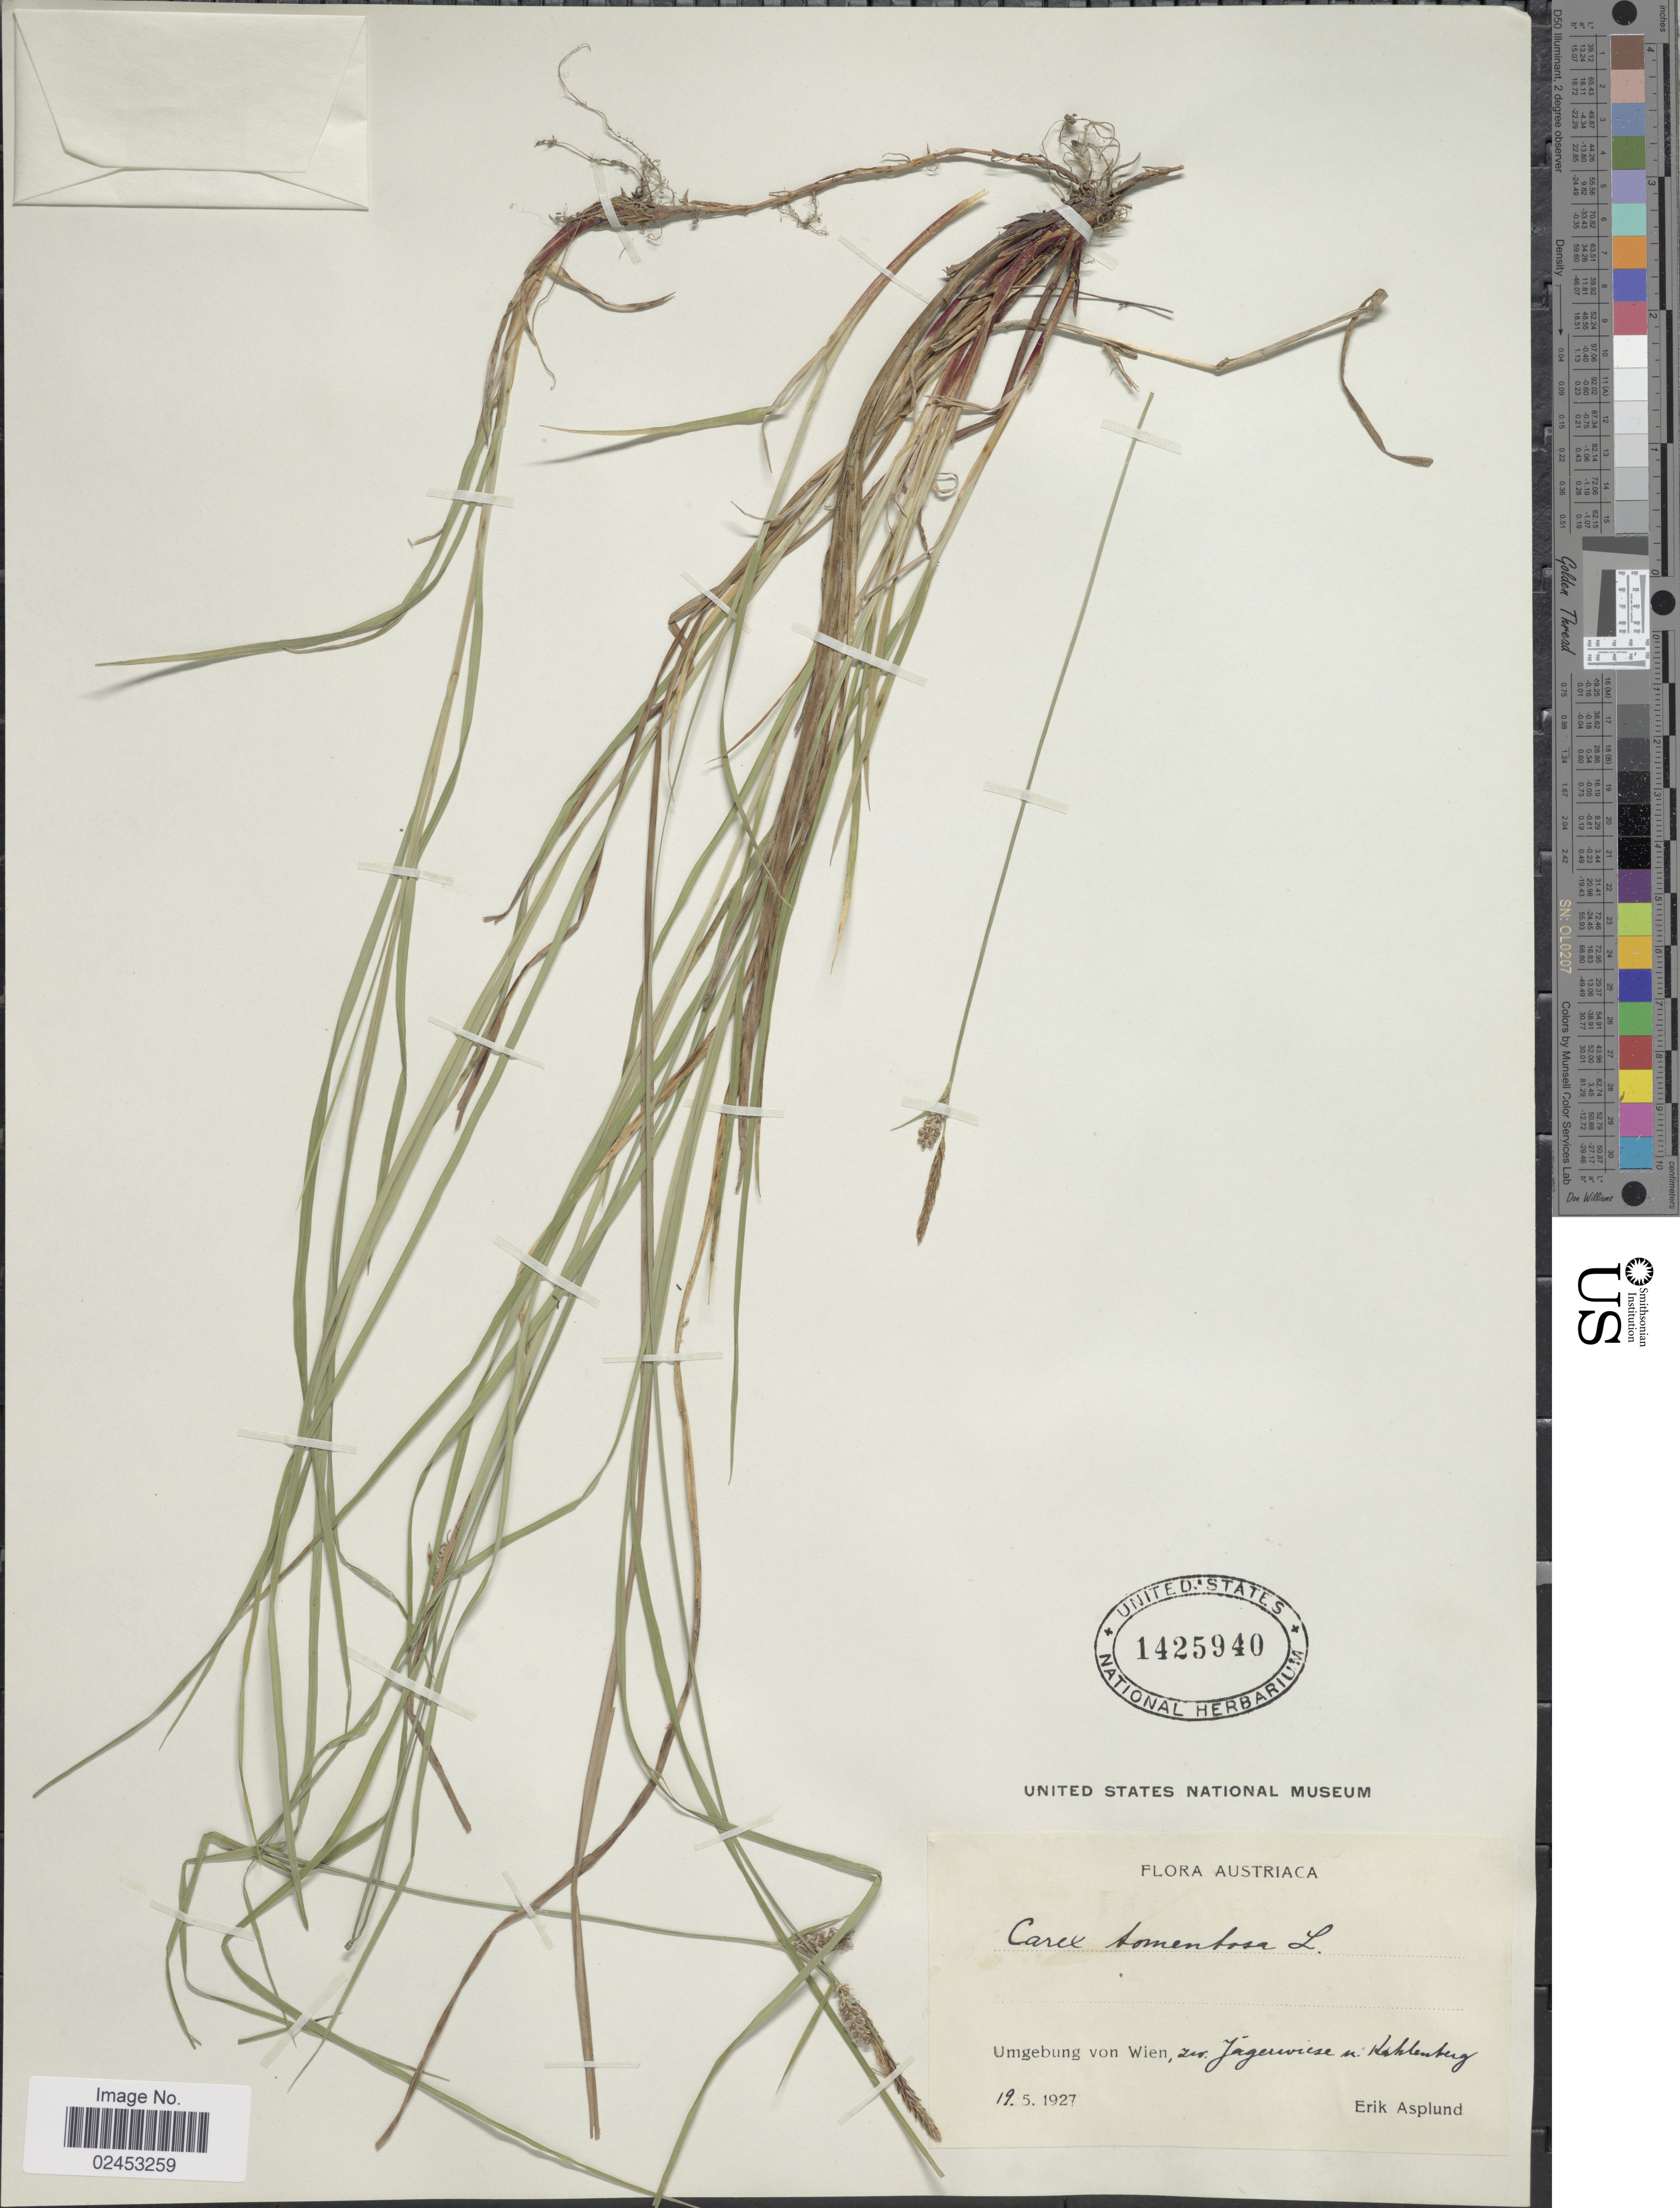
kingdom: Plantae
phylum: Tracheophyta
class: Liliopsida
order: Poales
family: Cyperaceae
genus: Carex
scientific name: Carex tomentosa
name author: L.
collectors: E. Asplund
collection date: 1927-05-19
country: Austria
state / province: Wien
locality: Austriaca, Umgebung von Wien, zir. Jagerwiese n. Kahlenberg. [interpreted]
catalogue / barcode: US 1425940